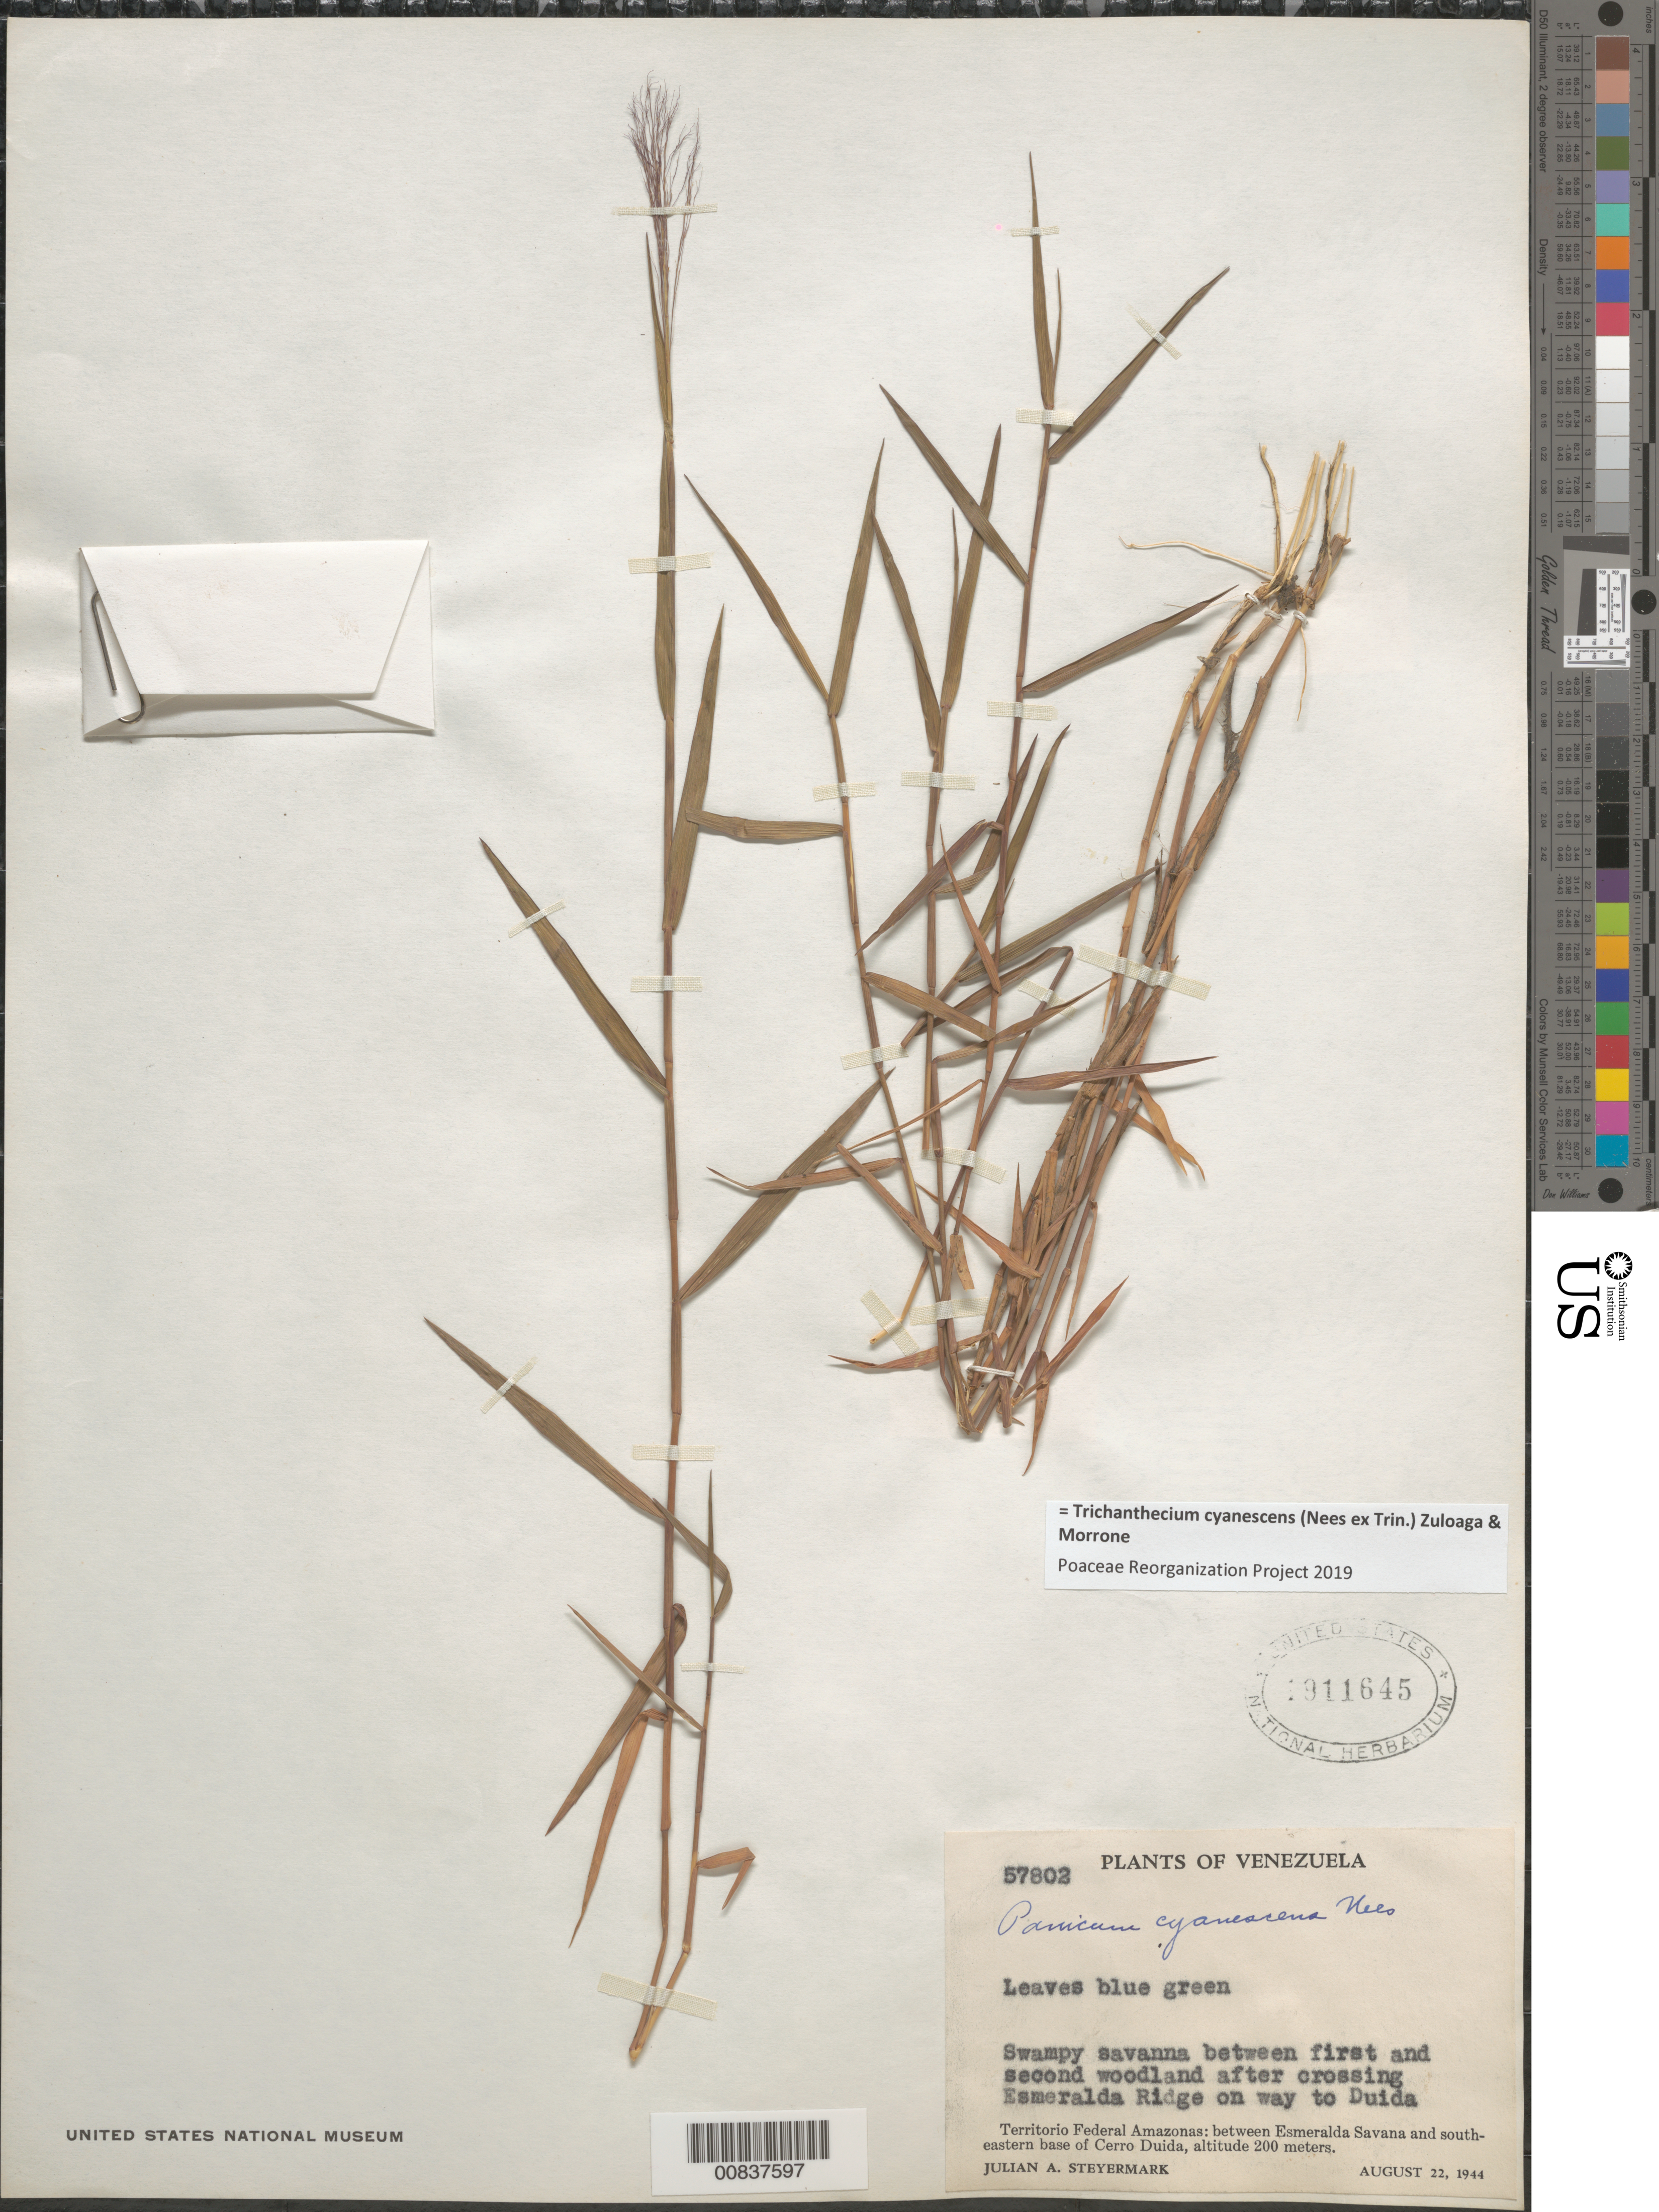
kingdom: Plantae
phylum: Tracheophyta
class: Liliopsida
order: Poales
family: Poaceae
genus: Panicum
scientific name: Panicum cyanescens var. pubescens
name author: Mart. in Döll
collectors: J. Steyermark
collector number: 57802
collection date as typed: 22-Aug-44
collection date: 1944-08-22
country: Venezuela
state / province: Amazonas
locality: Cerro Duida, betw. Esmeralda Savanna & SE Cerro Duida, between first and second woodlnds after crossing Esmeralda ridge on way to Duida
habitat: Swampy savanna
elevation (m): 200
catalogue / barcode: US 1911645